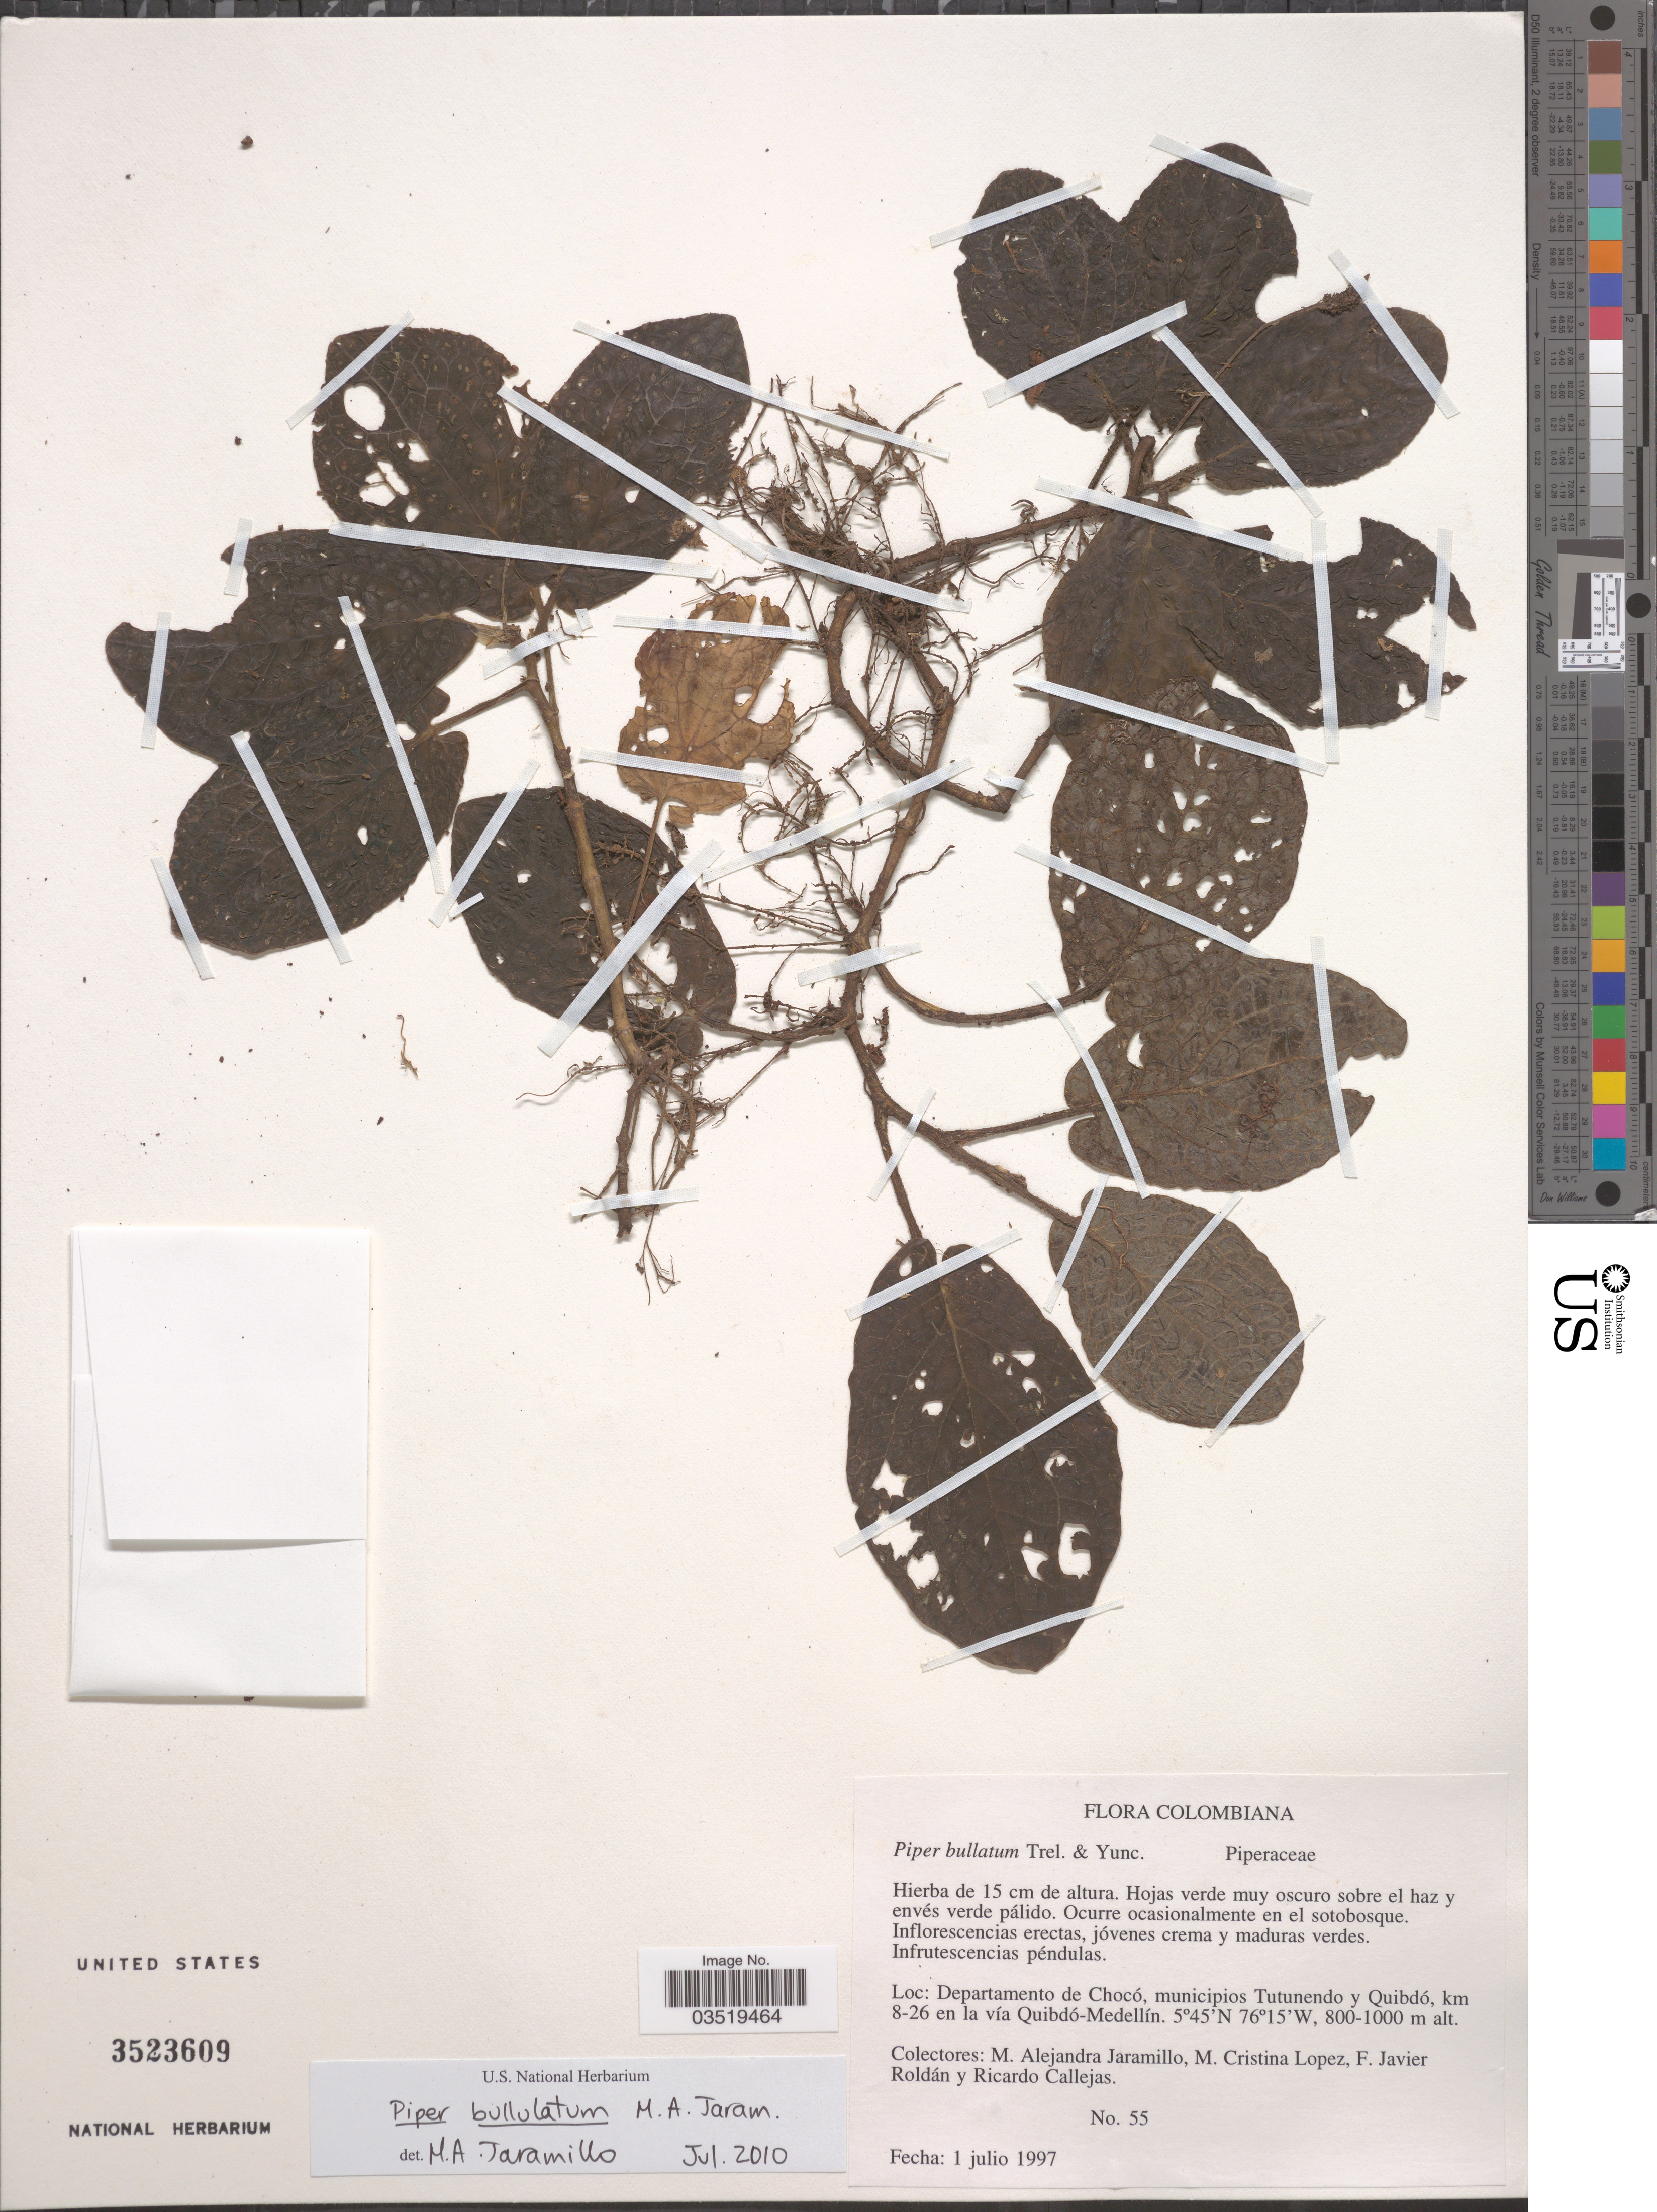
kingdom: Plantae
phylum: Tracheophyta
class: Magnoliopsida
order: Piperales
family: Piperaceae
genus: Piper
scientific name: Piper bullulatum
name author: M.A. Jaram.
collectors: M. A. Jaramillo, M. Lopez, F. J. Roldán & R. Callejas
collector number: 55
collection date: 1997-07-01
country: Colombia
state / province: Chocó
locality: Departamento de Chocó, municipios Tutunendo y Quibdó, km 8-26 en la vía Quibdó-Medellín.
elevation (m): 800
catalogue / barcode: US 3523609